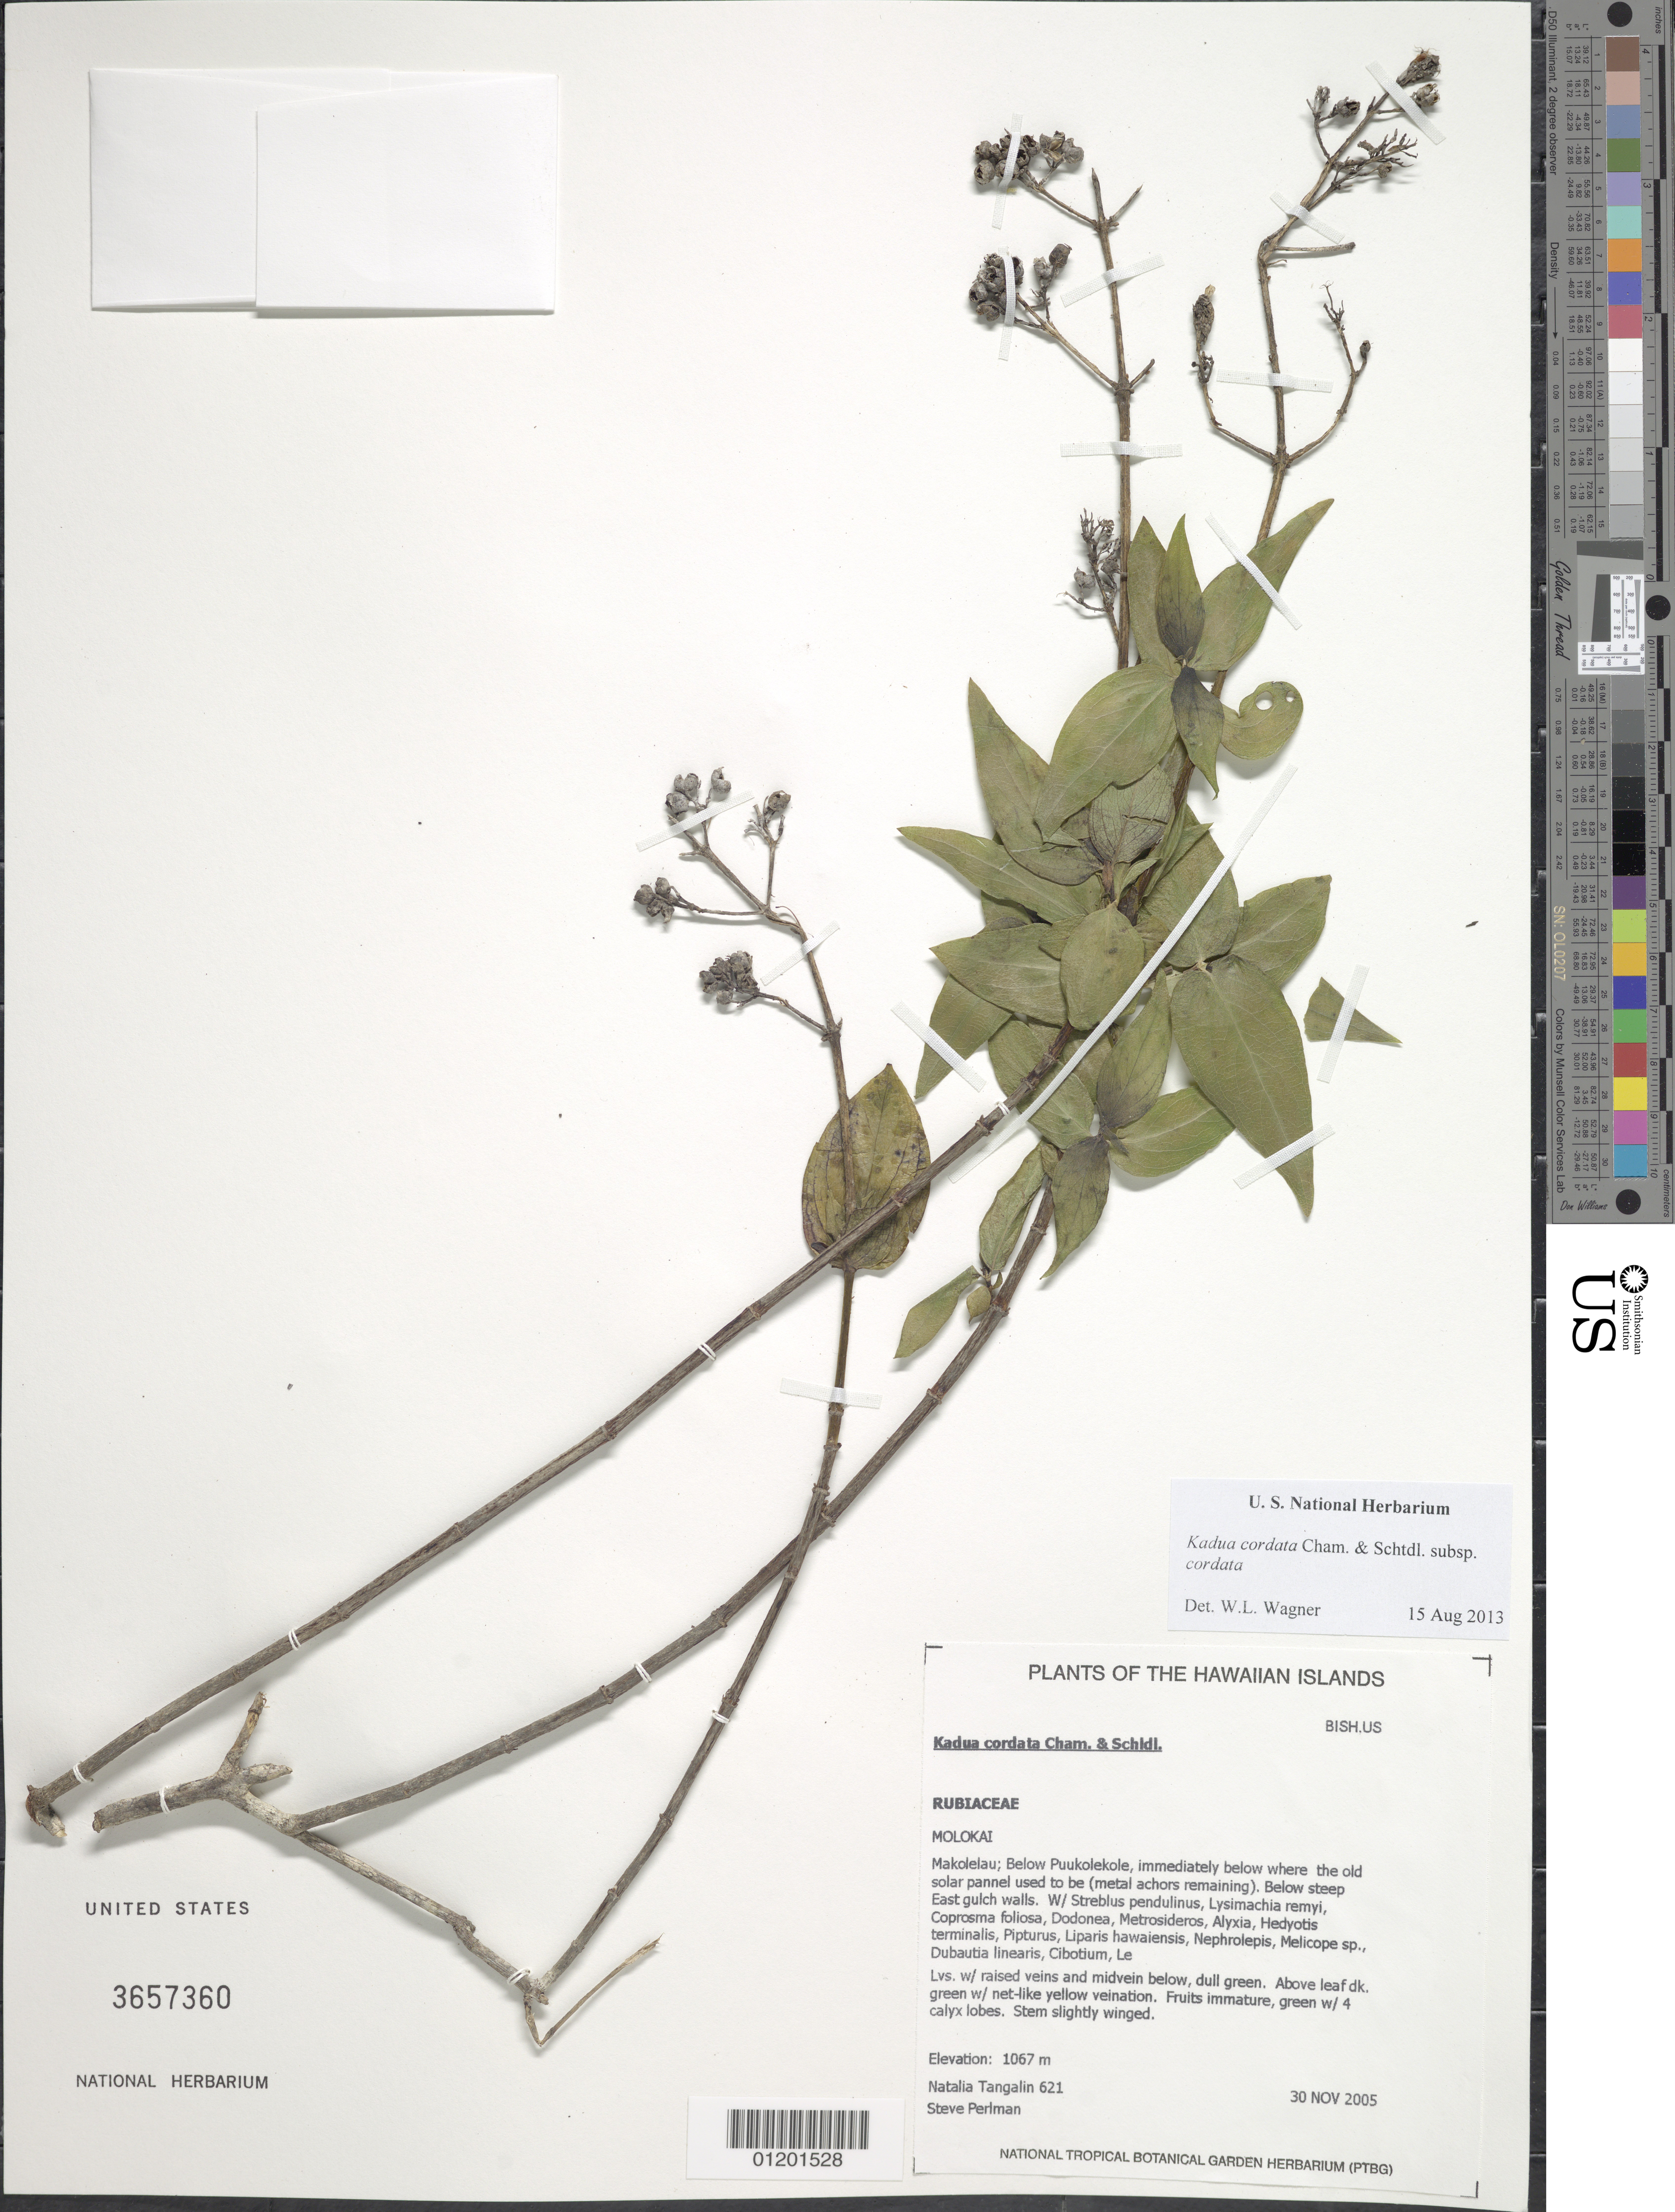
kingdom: Plantae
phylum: Tracheophyta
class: Magnoliopsida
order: Gentianales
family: Rubiaceae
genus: Kadua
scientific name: Kadua cordata subsp. cordata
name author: Cham. & Schltdl.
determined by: Wagner, W. L., (BOT), Smithsonian Institution - National Museum of Natural History (UNITED STATES)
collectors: N. Tangalin & S. P. Perlman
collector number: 621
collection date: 2005-11-30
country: United States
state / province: Hawaii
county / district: Maui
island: Moloka'i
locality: Makolelau, below Pu'ukolekole, immediately below where the old solar panel used to be (metal anchors remaining), below steep east gulch walls.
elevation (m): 1067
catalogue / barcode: US 3657360